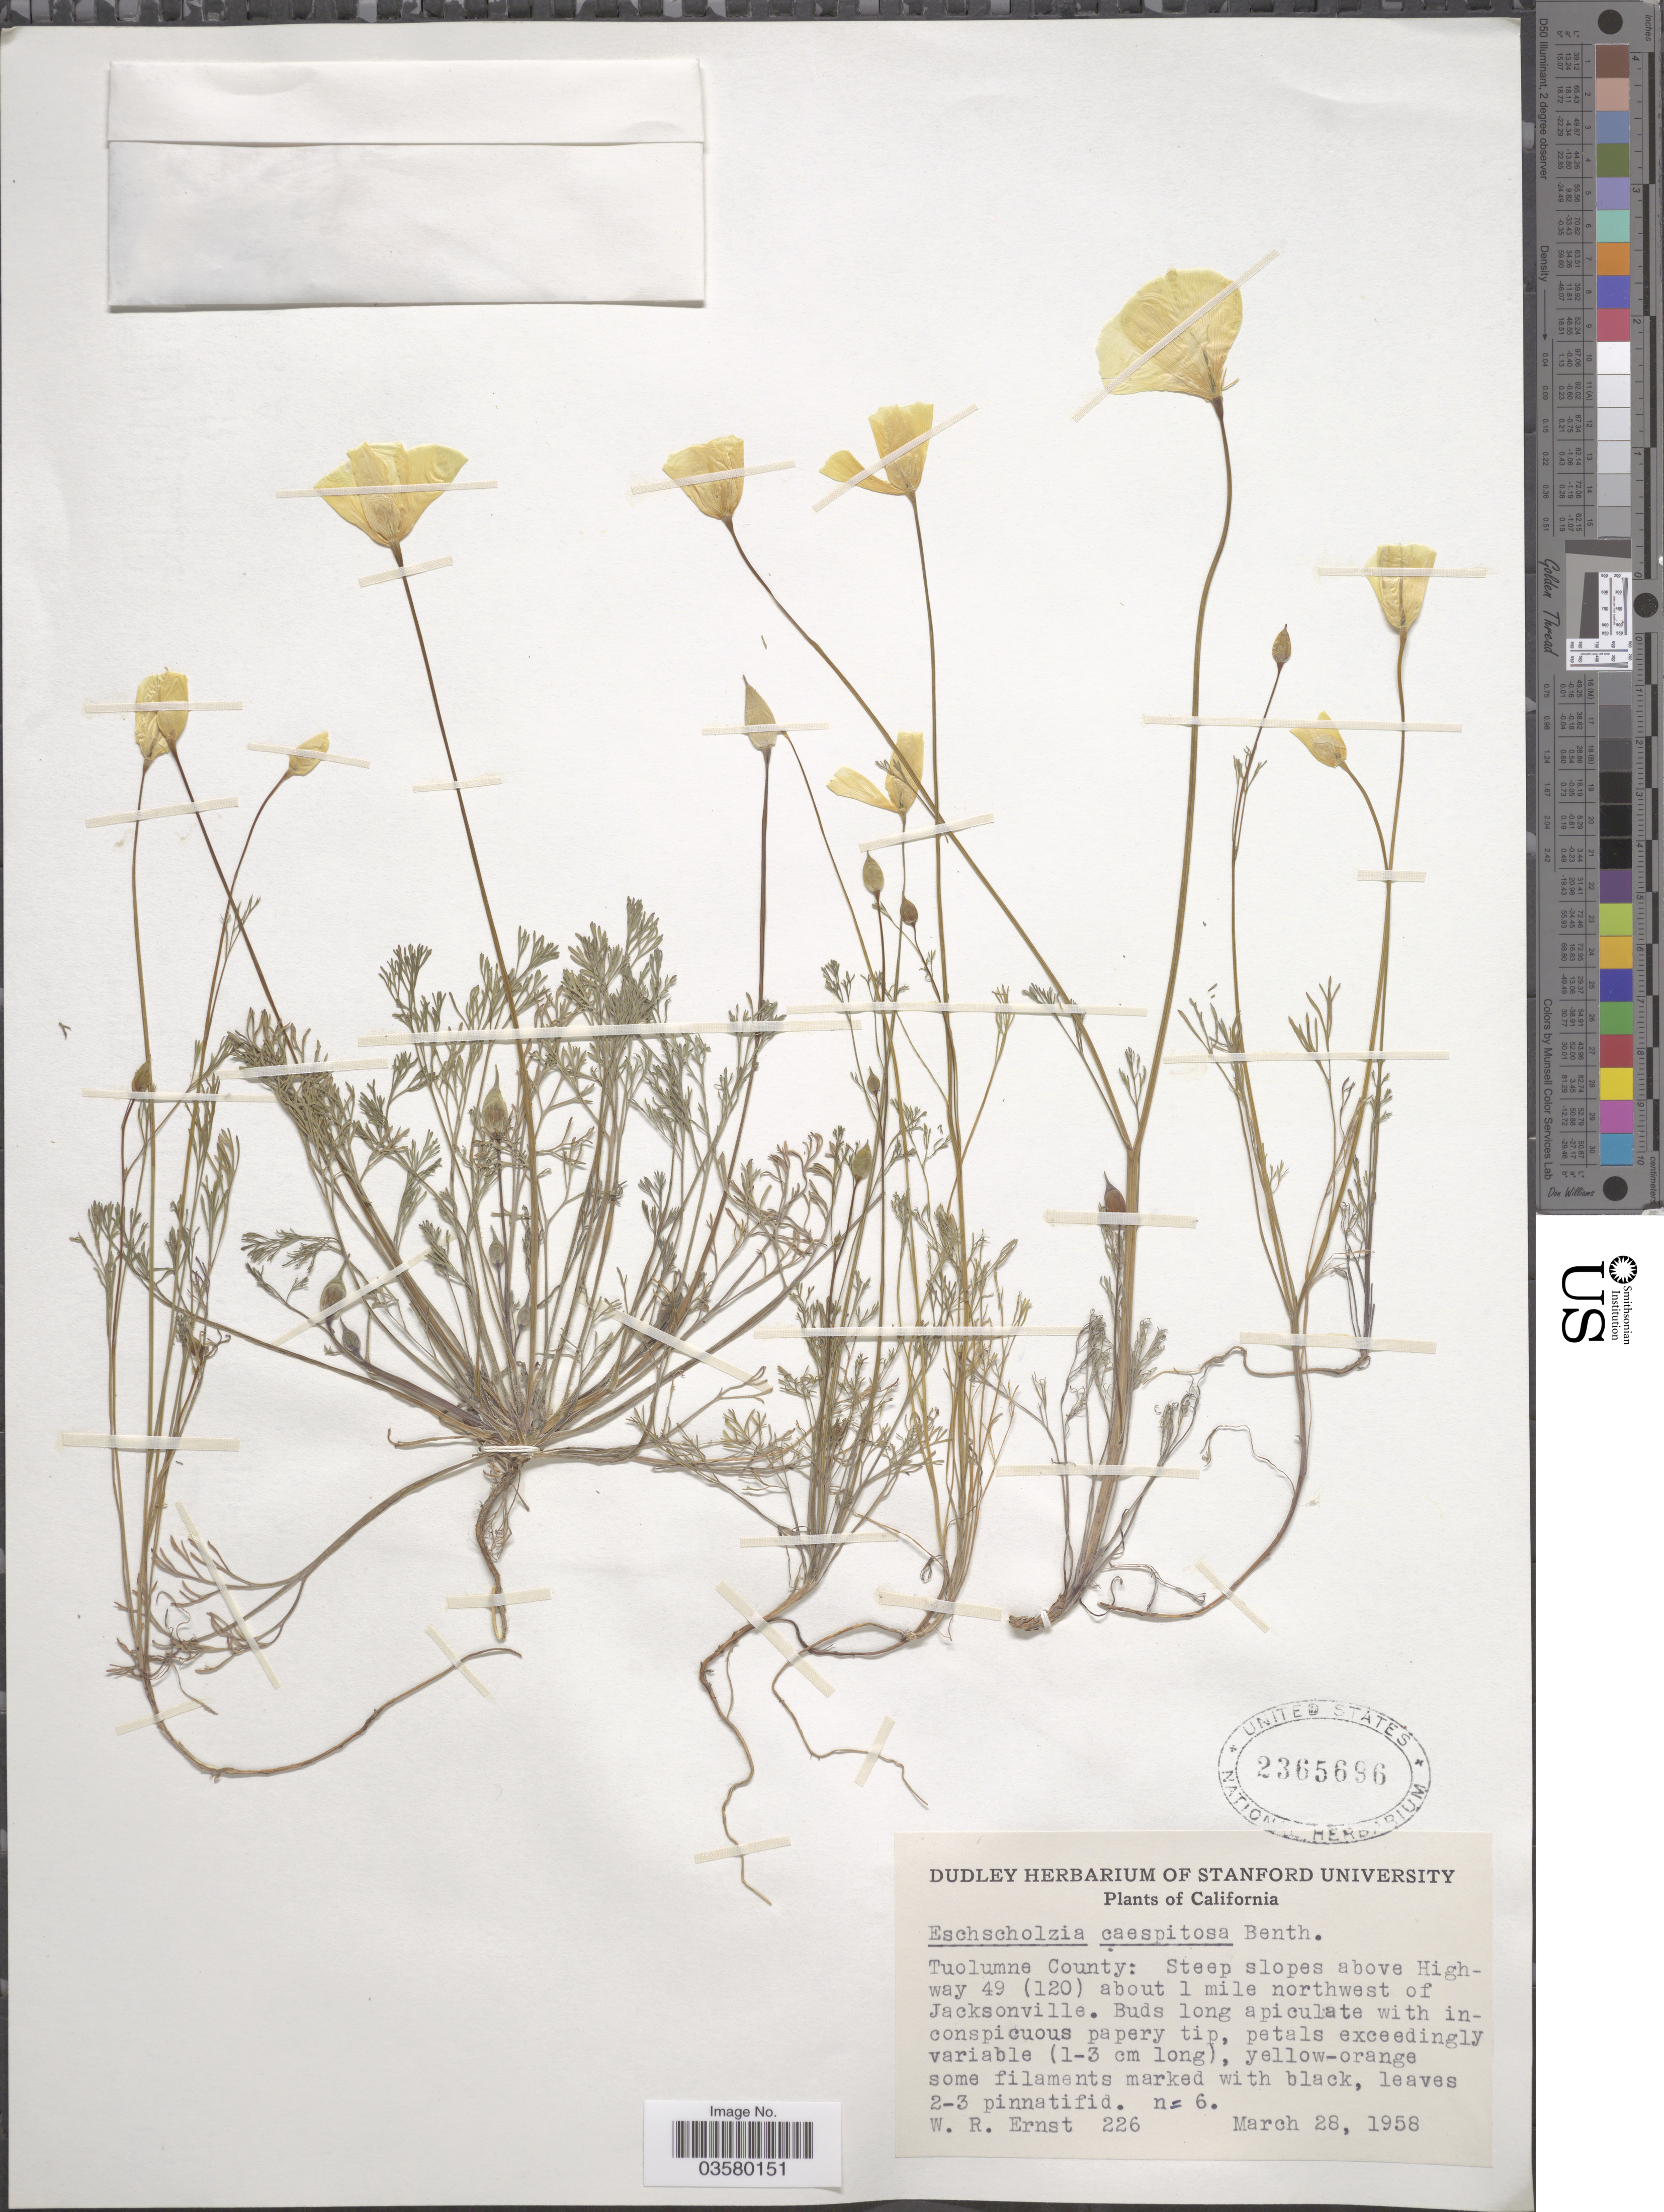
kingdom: Plantae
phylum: Tracheophyta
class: Magnoliopsida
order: Ranunculales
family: Papaveraceae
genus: Eschscholzia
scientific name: Eschscholzia caespitosa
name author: Benth.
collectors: W. R. Ernst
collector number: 226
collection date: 1958-03-28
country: United States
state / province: California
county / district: Tuolumne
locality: Tuolumne County: Steep slopes above Highway 49 (120) about 1 mile northwest of Jacksonville.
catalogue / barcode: US 2365696